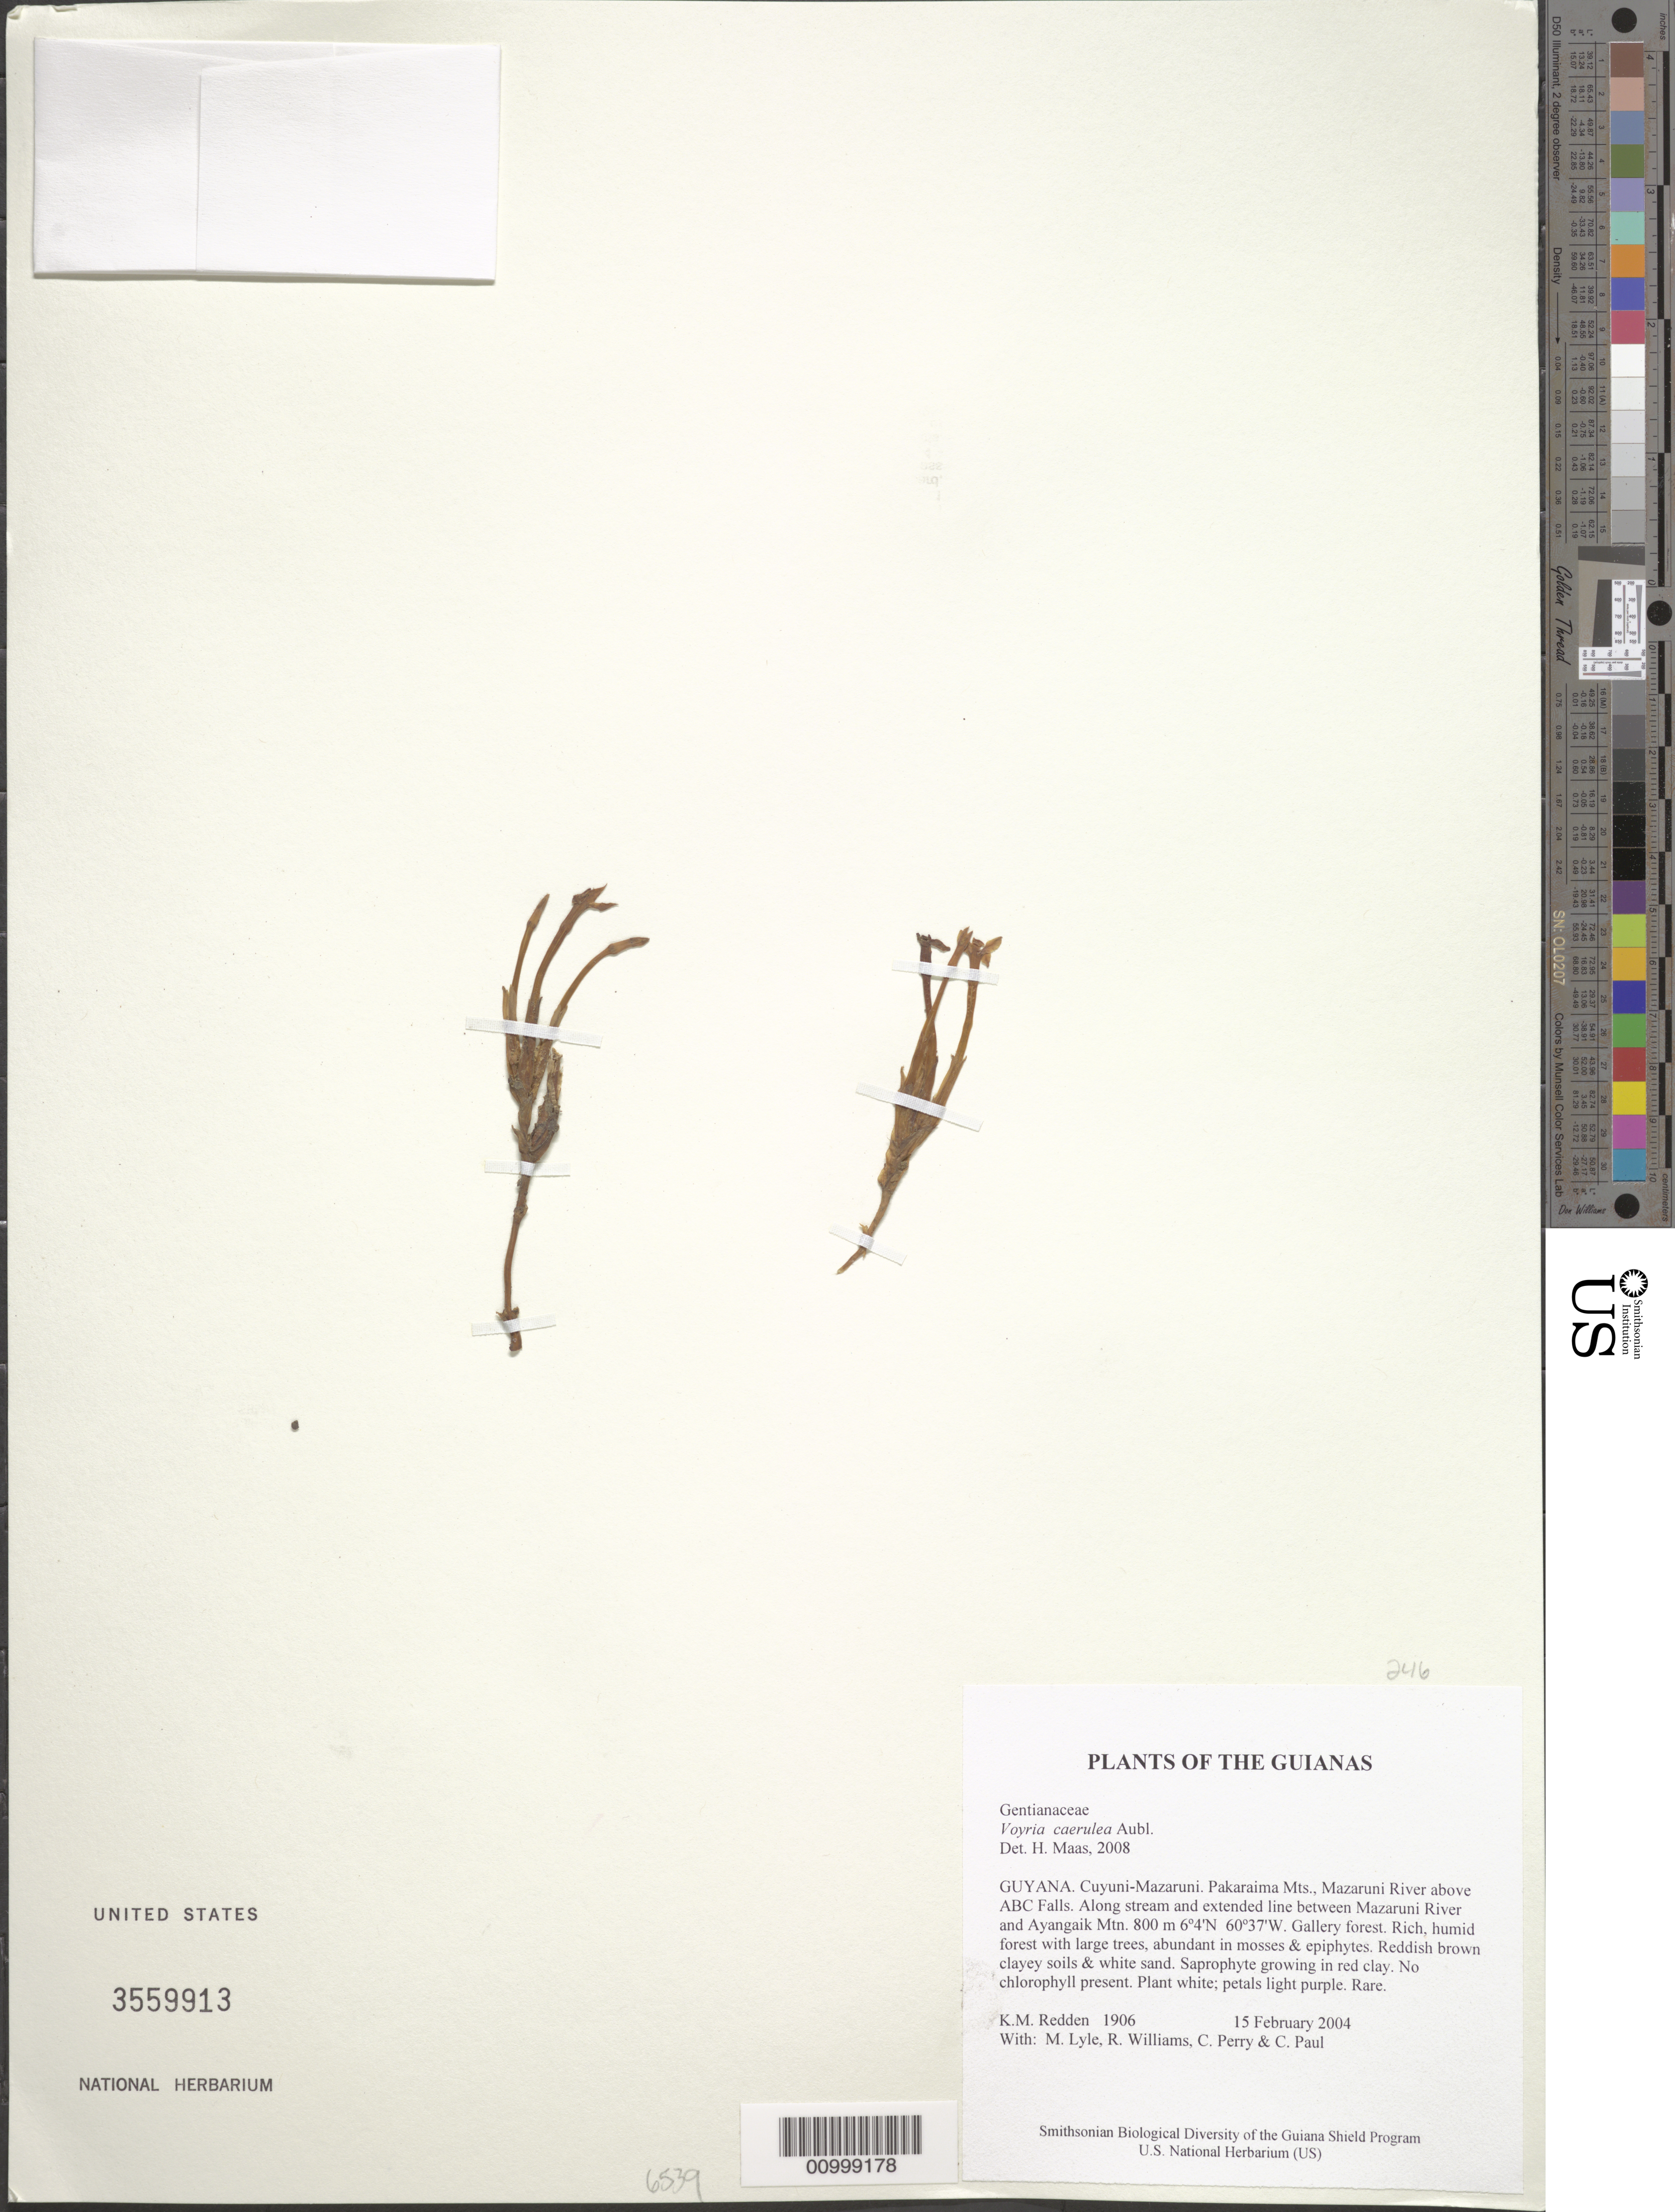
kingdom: Plantae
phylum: Tracheophyta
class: Magnoliopsida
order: Gentianales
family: Gentianaceae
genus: Voyria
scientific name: Voyria caerulea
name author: Aubl.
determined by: Maas, H.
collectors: K. M. Redden, M. Lyle, R. Williams, C. Perry & C. Paul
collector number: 1906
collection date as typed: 15 February 2004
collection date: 2004-02-15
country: Guyana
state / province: Cuyuni-Mazaruni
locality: Pakaraima Mts., Mazaruni River above ABC Falls. Along stream and extended line between Mazaruni River and Ayangaik Mtn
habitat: Gallery forest. Rich, humid forest with large trees, abundant in mosses, epiphytes. Reddish brown clayey soils and white sand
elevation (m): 800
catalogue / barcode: US 3559913